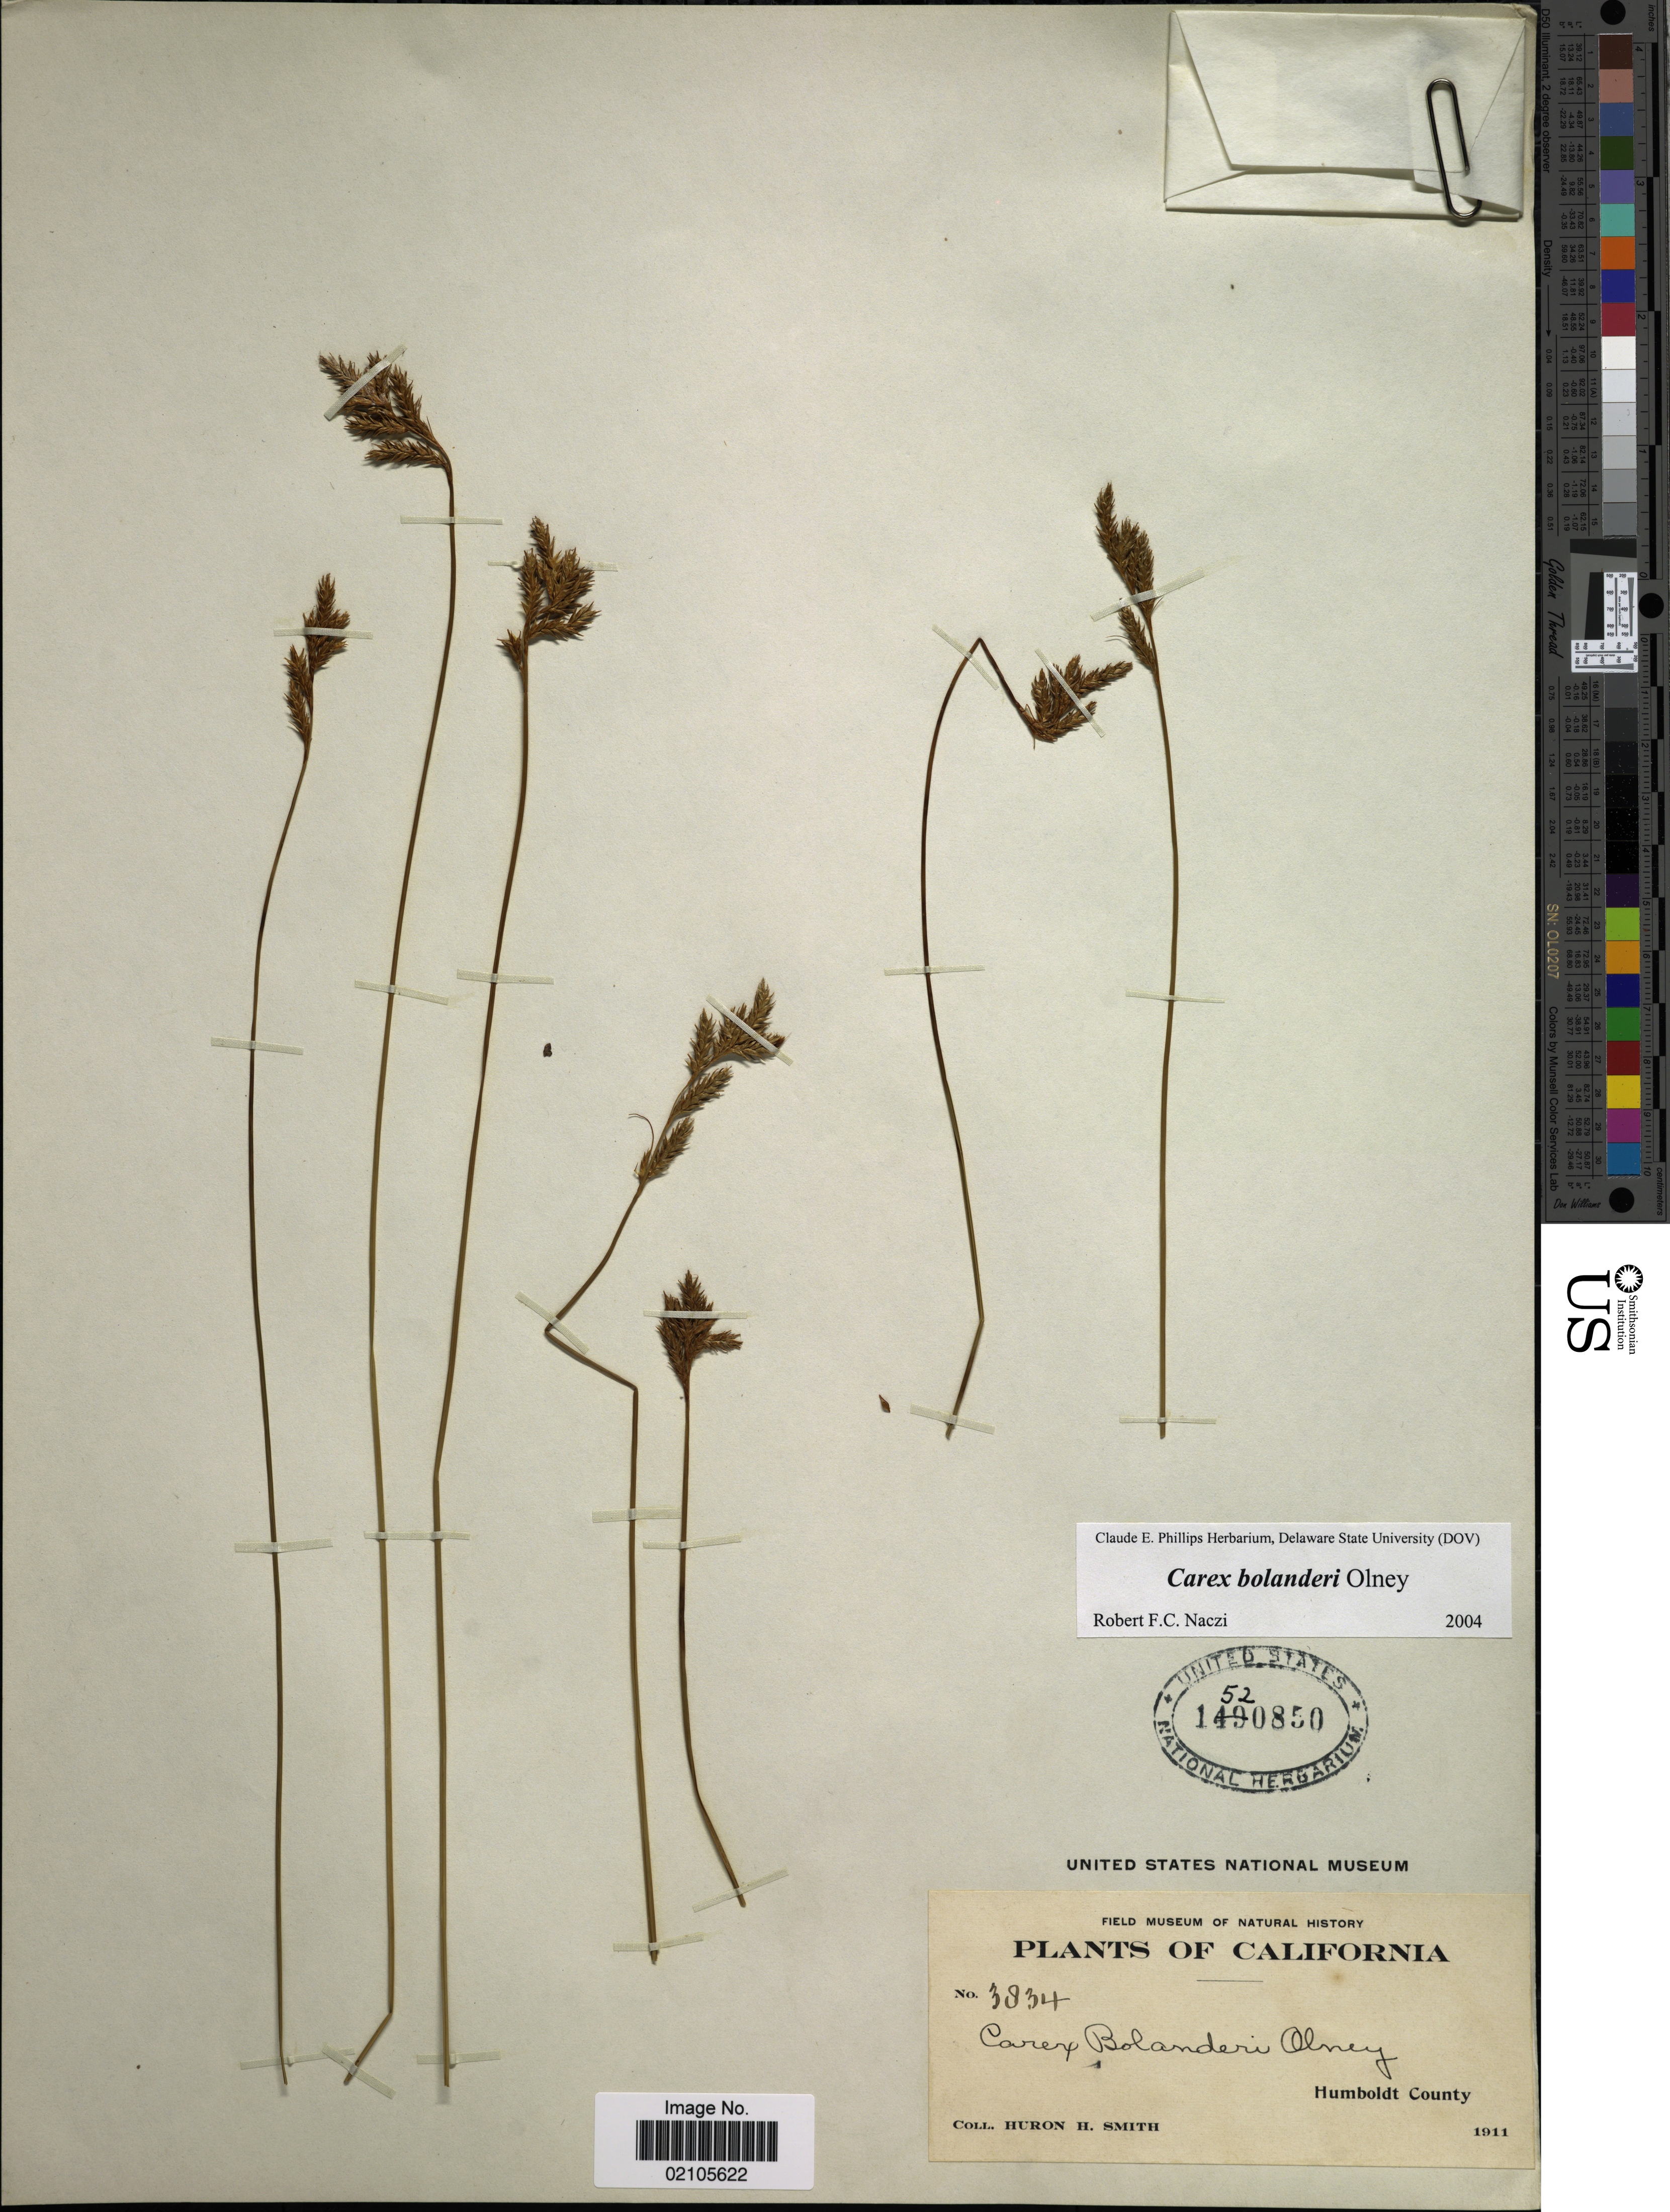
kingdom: Plantae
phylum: Tracheophyta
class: Liliopsida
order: Poales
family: Cyperaceae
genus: Carex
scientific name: Carex bolanderi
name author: Olney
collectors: Huron H. Smith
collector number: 3834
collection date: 1911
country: United States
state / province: California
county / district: Humboldt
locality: Humboldt County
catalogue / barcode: US 1520850